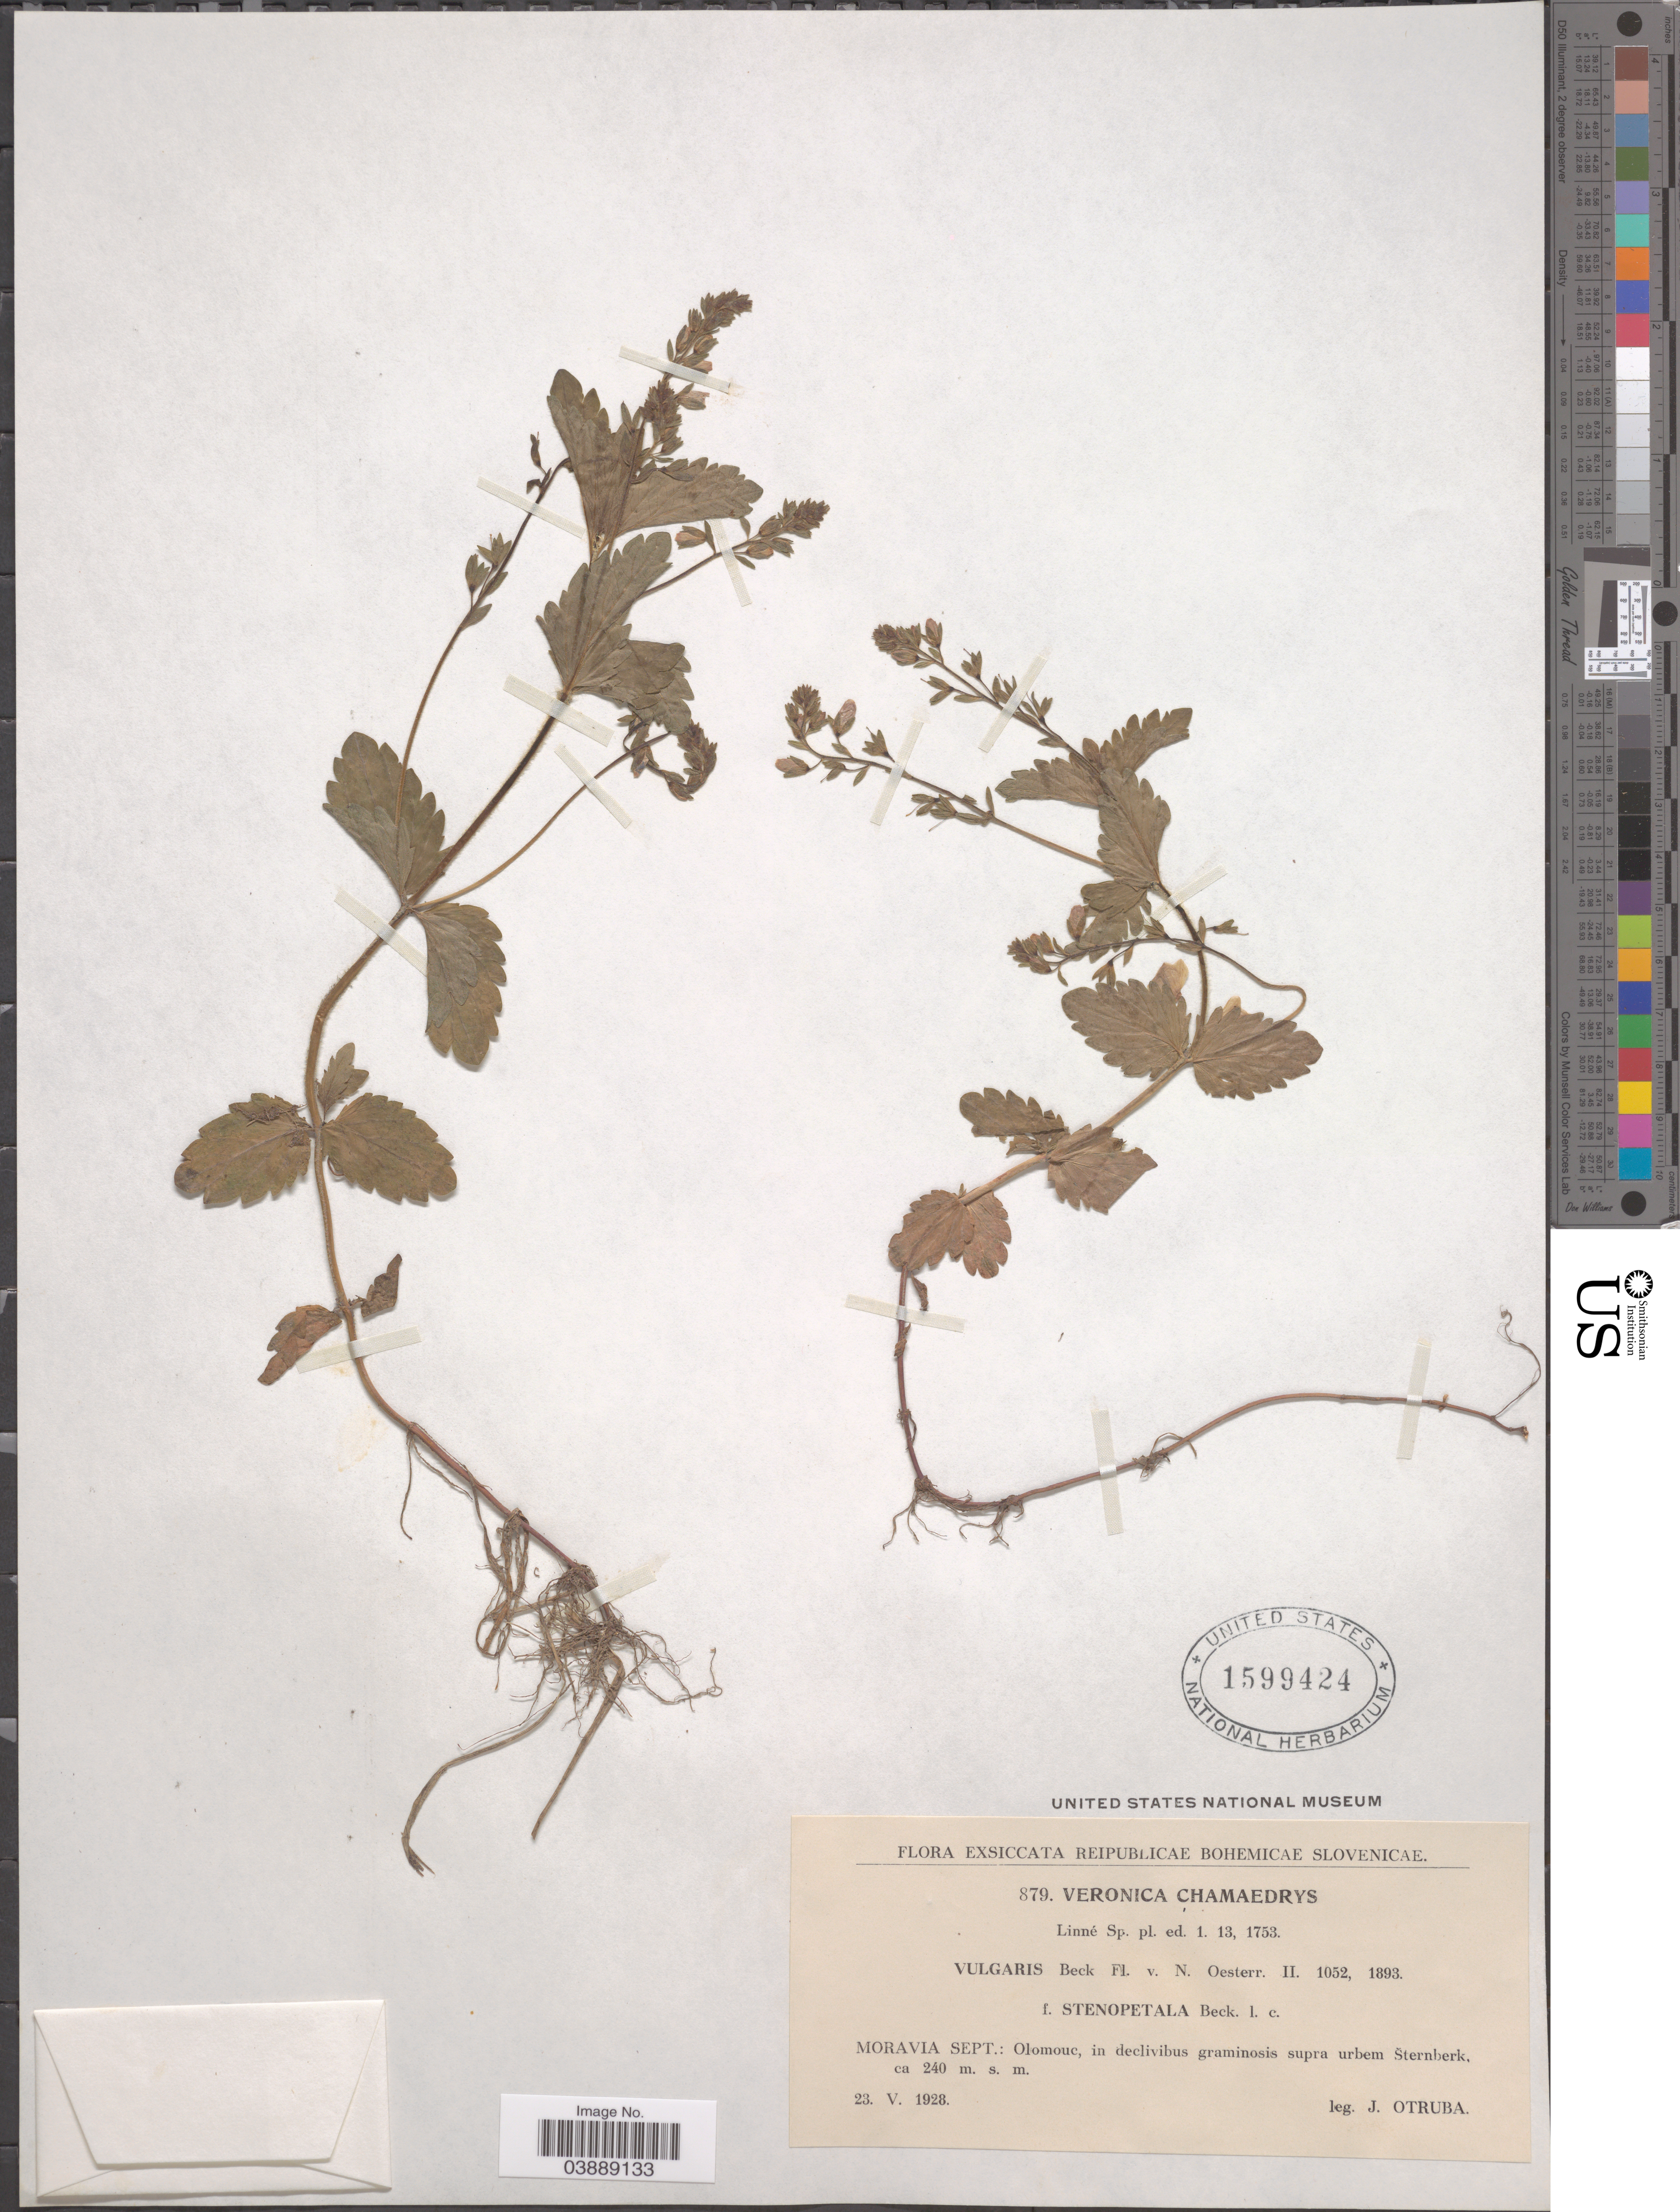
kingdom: Plantae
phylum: Tracheophyta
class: Magnoliopsida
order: Lamiales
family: Plantaginaceae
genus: Veronica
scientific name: Veronica chamaedrys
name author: L.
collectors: J. Otruba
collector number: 879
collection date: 1928-05-23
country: Czechia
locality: Reipublicae Bohemicae Slovenicae. Moravia Sept.: Olomouc, in declivibus graminosis supra urbem Sternberk.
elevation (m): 240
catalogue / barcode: US 1599424